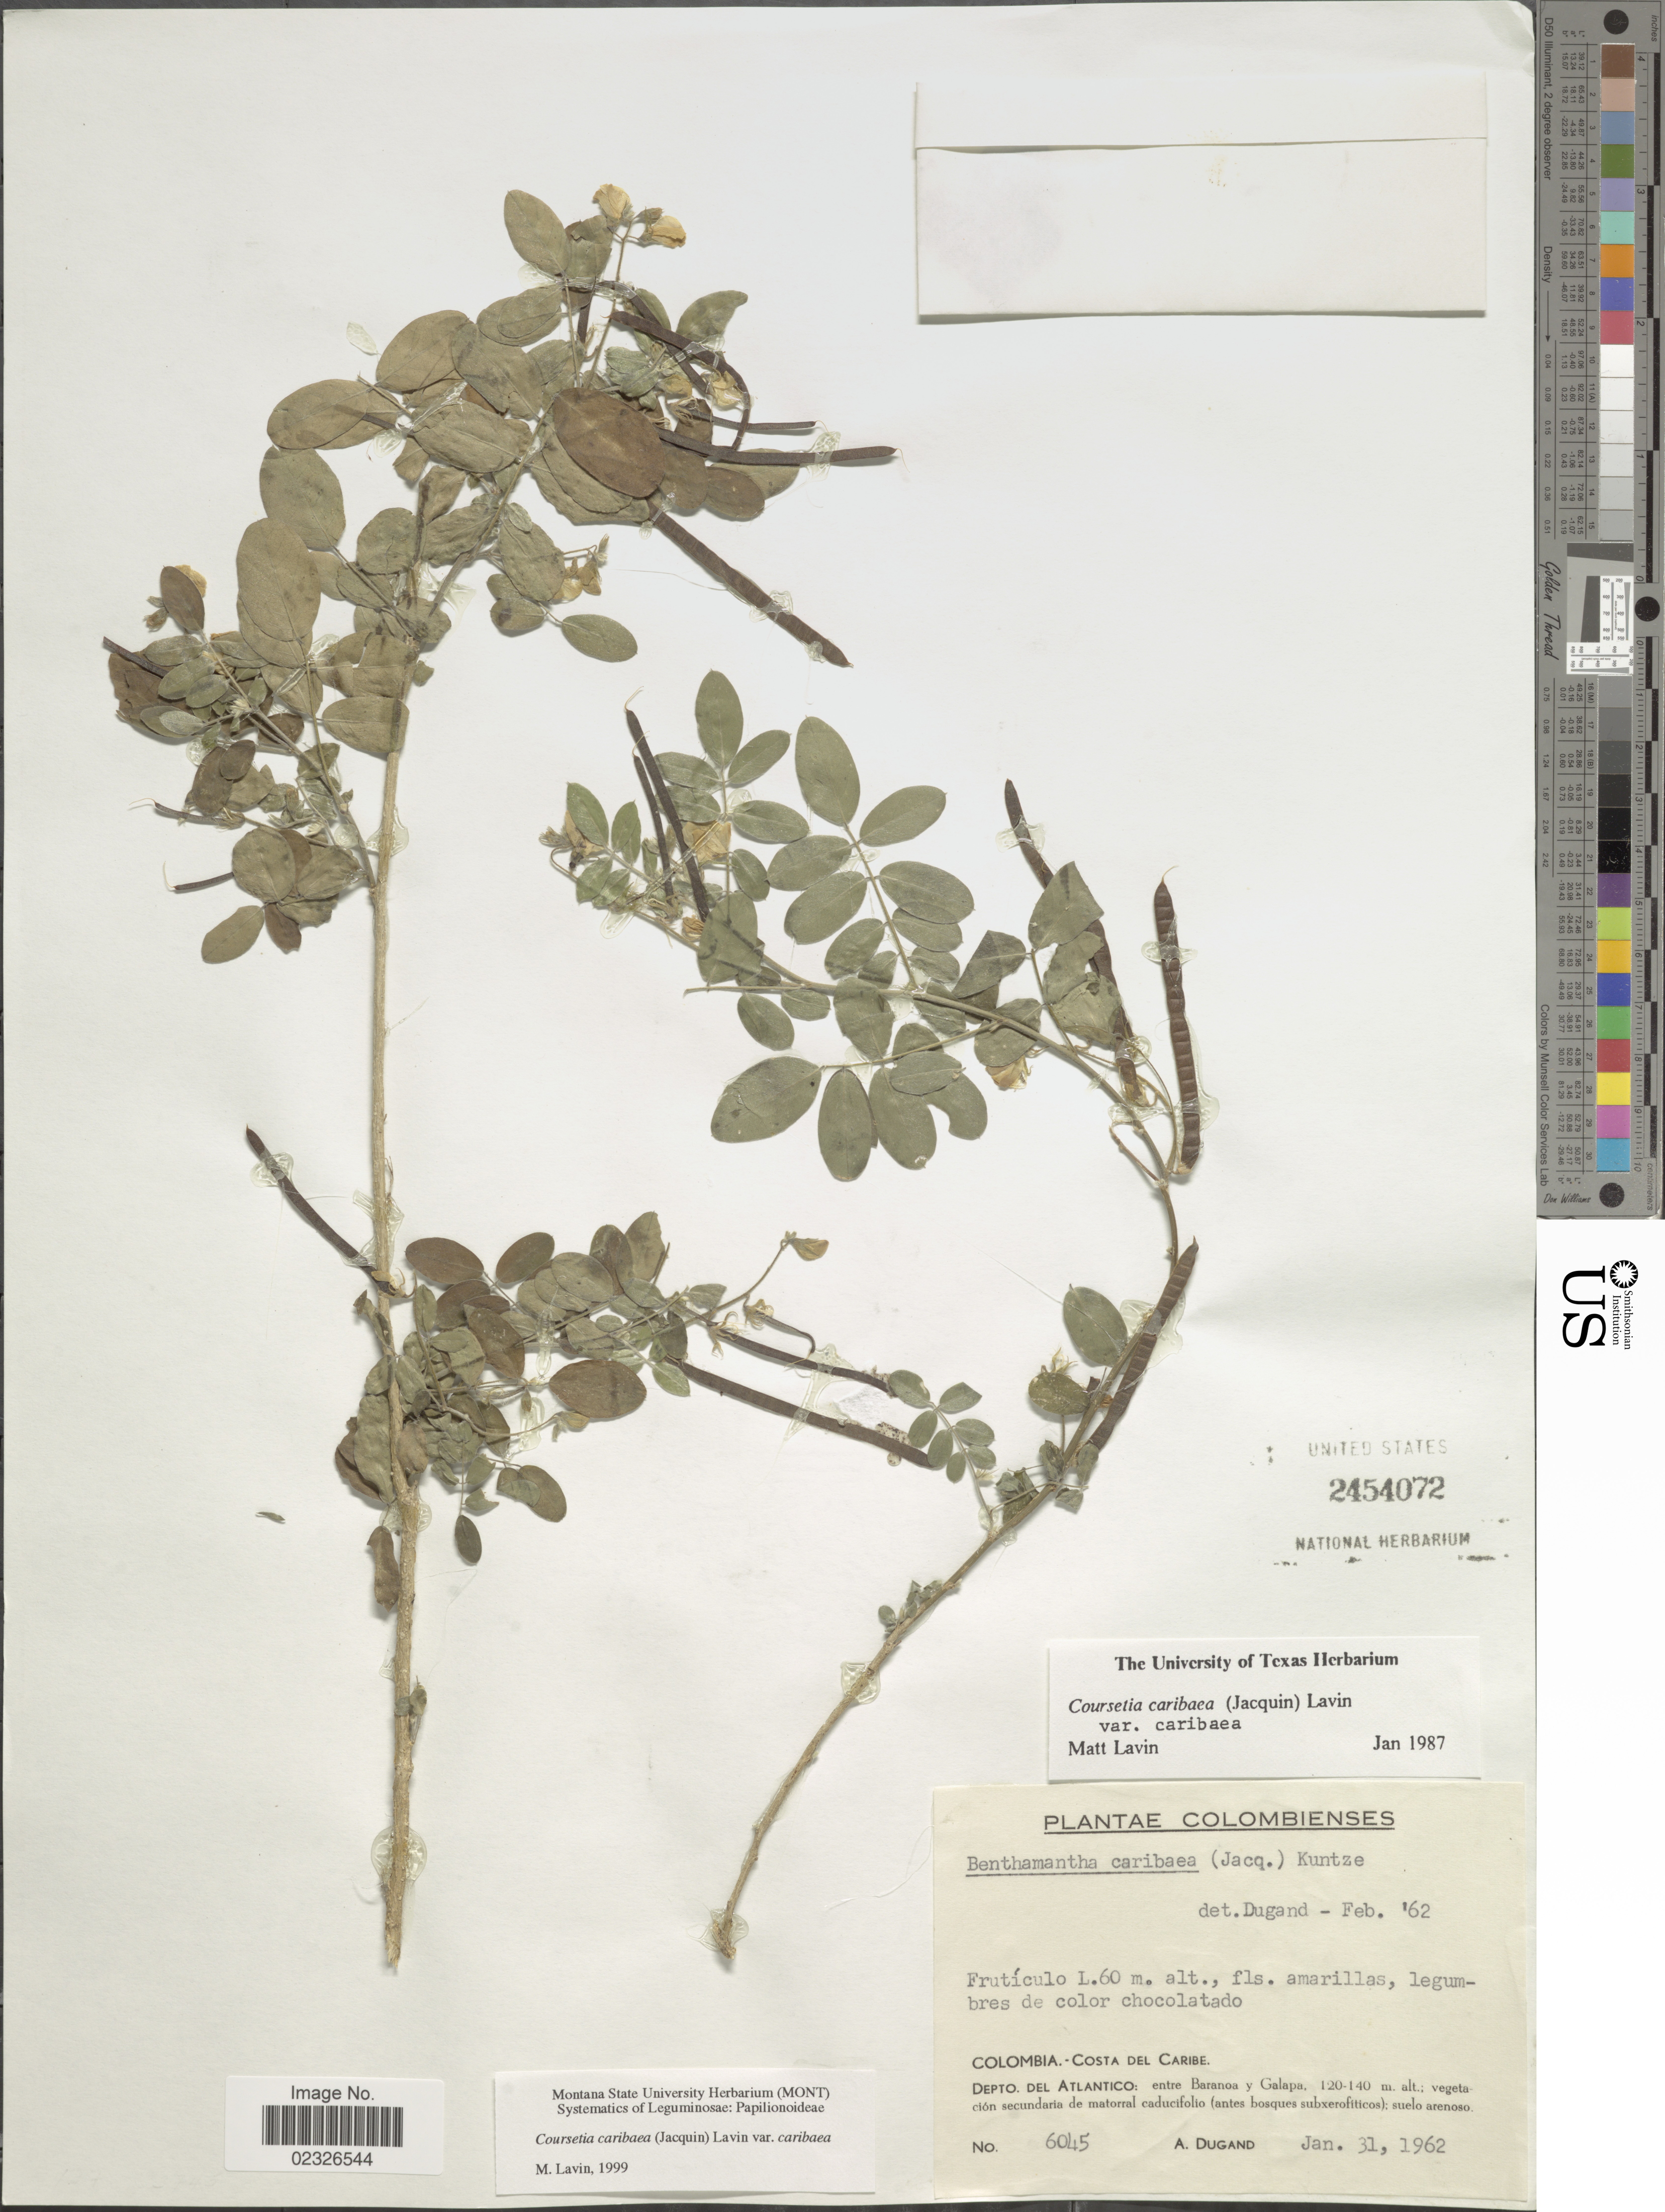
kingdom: Plantae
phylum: Tracheophyta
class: Magnoliopsida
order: Fabales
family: Fabaceae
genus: Coursetia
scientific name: Coursetia caribaea var. caribaea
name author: (Jacq.) Lavin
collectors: A. Dugand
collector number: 6045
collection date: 1962-01-31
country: Colombia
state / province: Atlántico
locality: Costa del Caribe. Depto. del Atlantico: entre Baranoa y Galapa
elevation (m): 120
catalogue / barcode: US 2454072